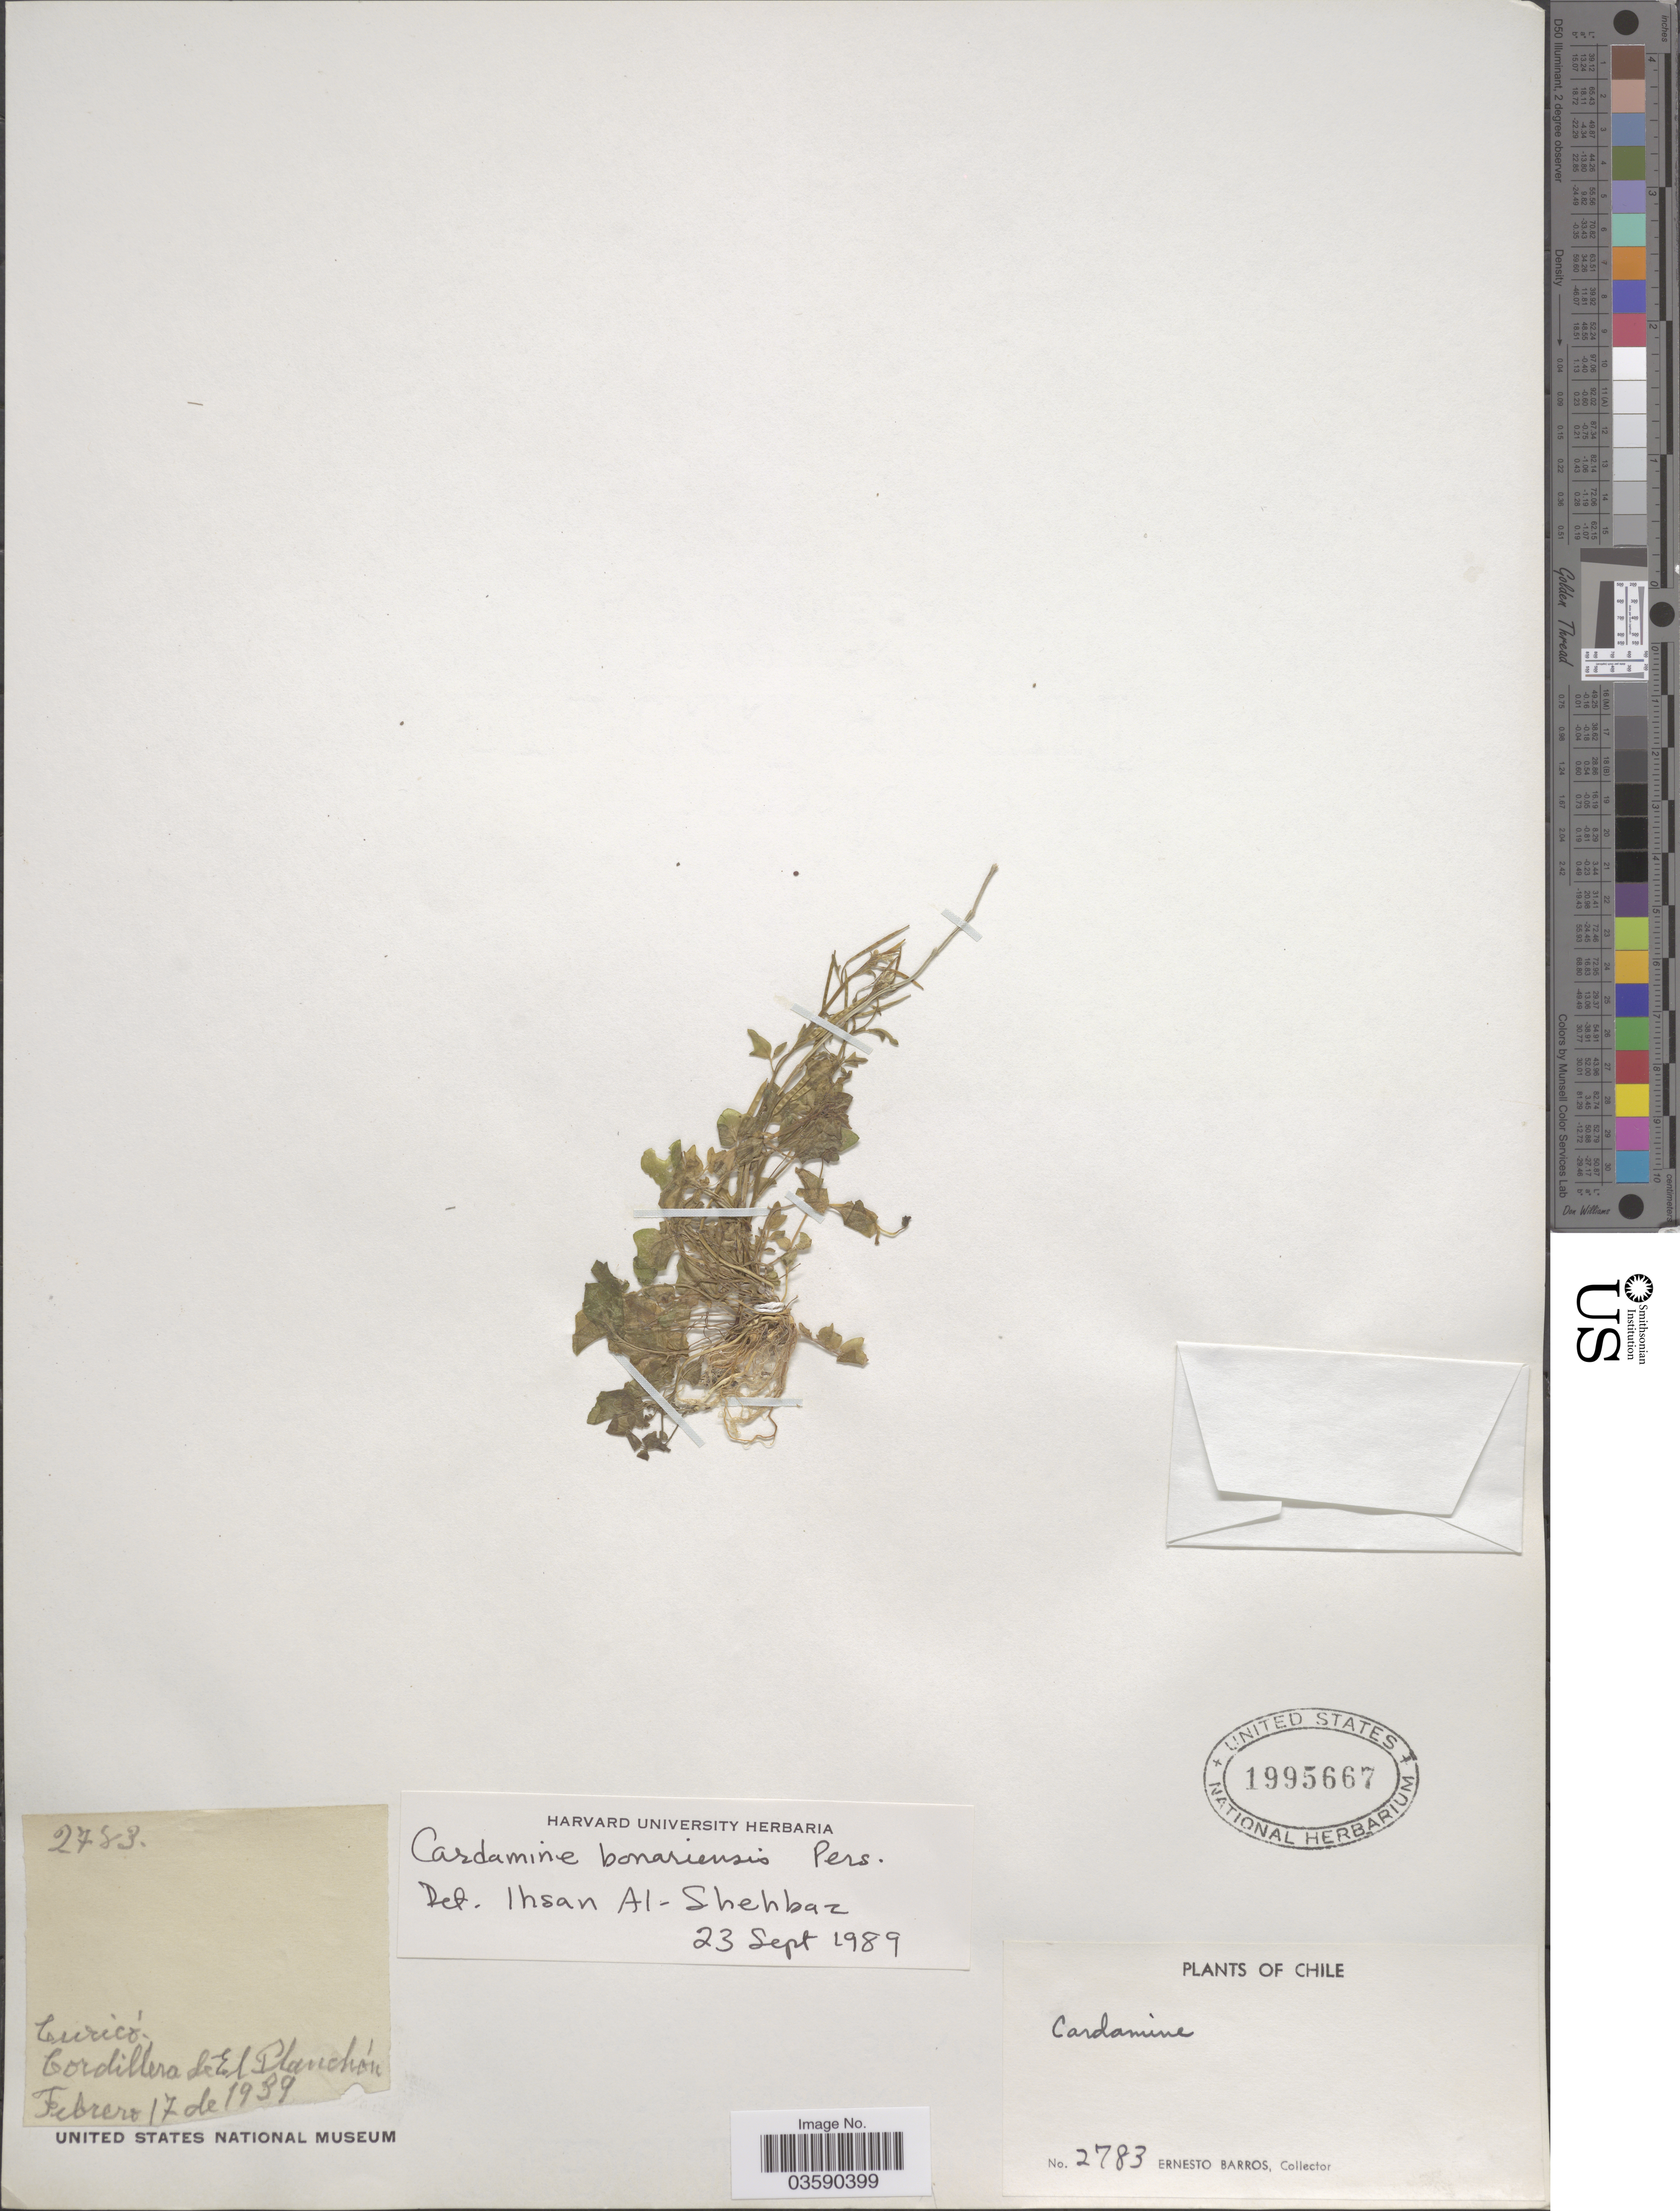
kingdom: Plantae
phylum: Tracheophyta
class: Magnoliopsida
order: Brassicales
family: Brassicaceae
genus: Cardamine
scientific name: Cardamine bonariensis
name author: Pers.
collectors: E. Barros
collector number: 2783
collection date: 1939-02-17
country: Chile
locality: Curicò Cordillera de El Planchòn.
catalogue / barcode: US 1995667